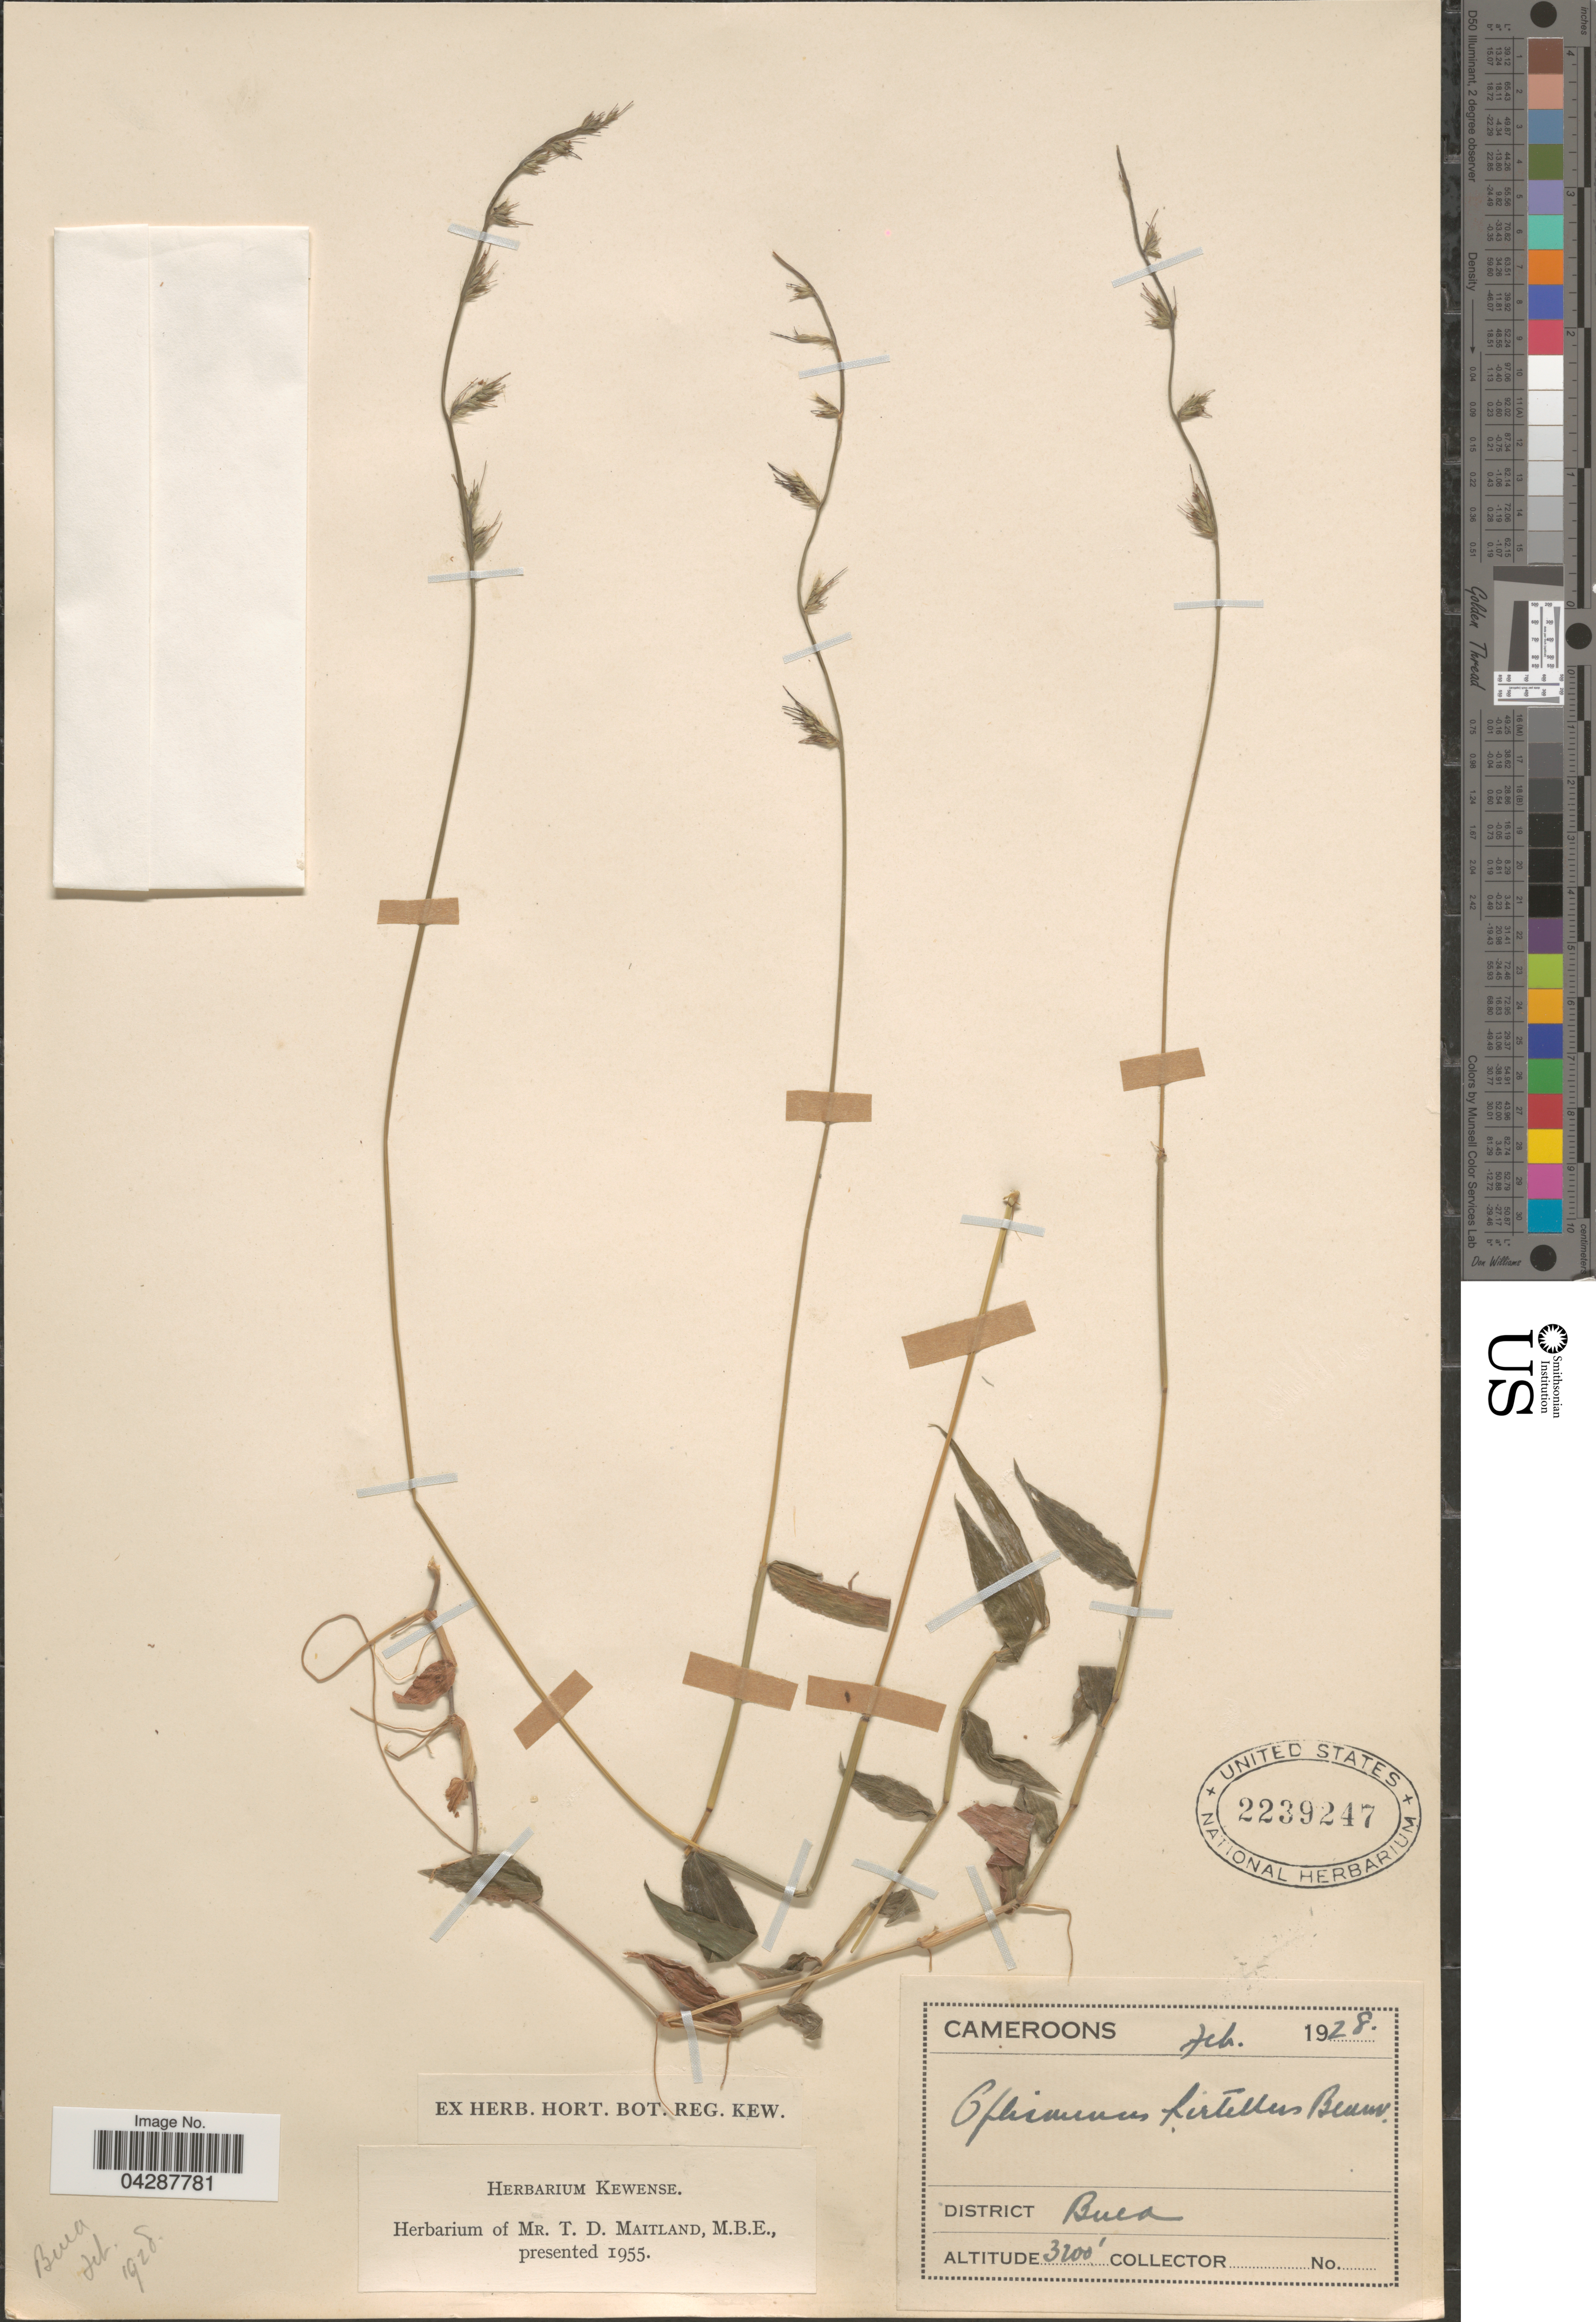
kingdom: Plantae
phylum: Tracheophyta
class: Liliopsida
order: Poales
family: Poaceae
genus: Oplismenus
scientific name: Oplismenus hirtellus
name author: (L.) P. Beauv.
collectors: Ex Herb. Kewense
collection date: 1928-02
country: Cameroon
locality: Cameroons. District Buea.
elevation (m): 975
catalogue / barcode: US 2239247